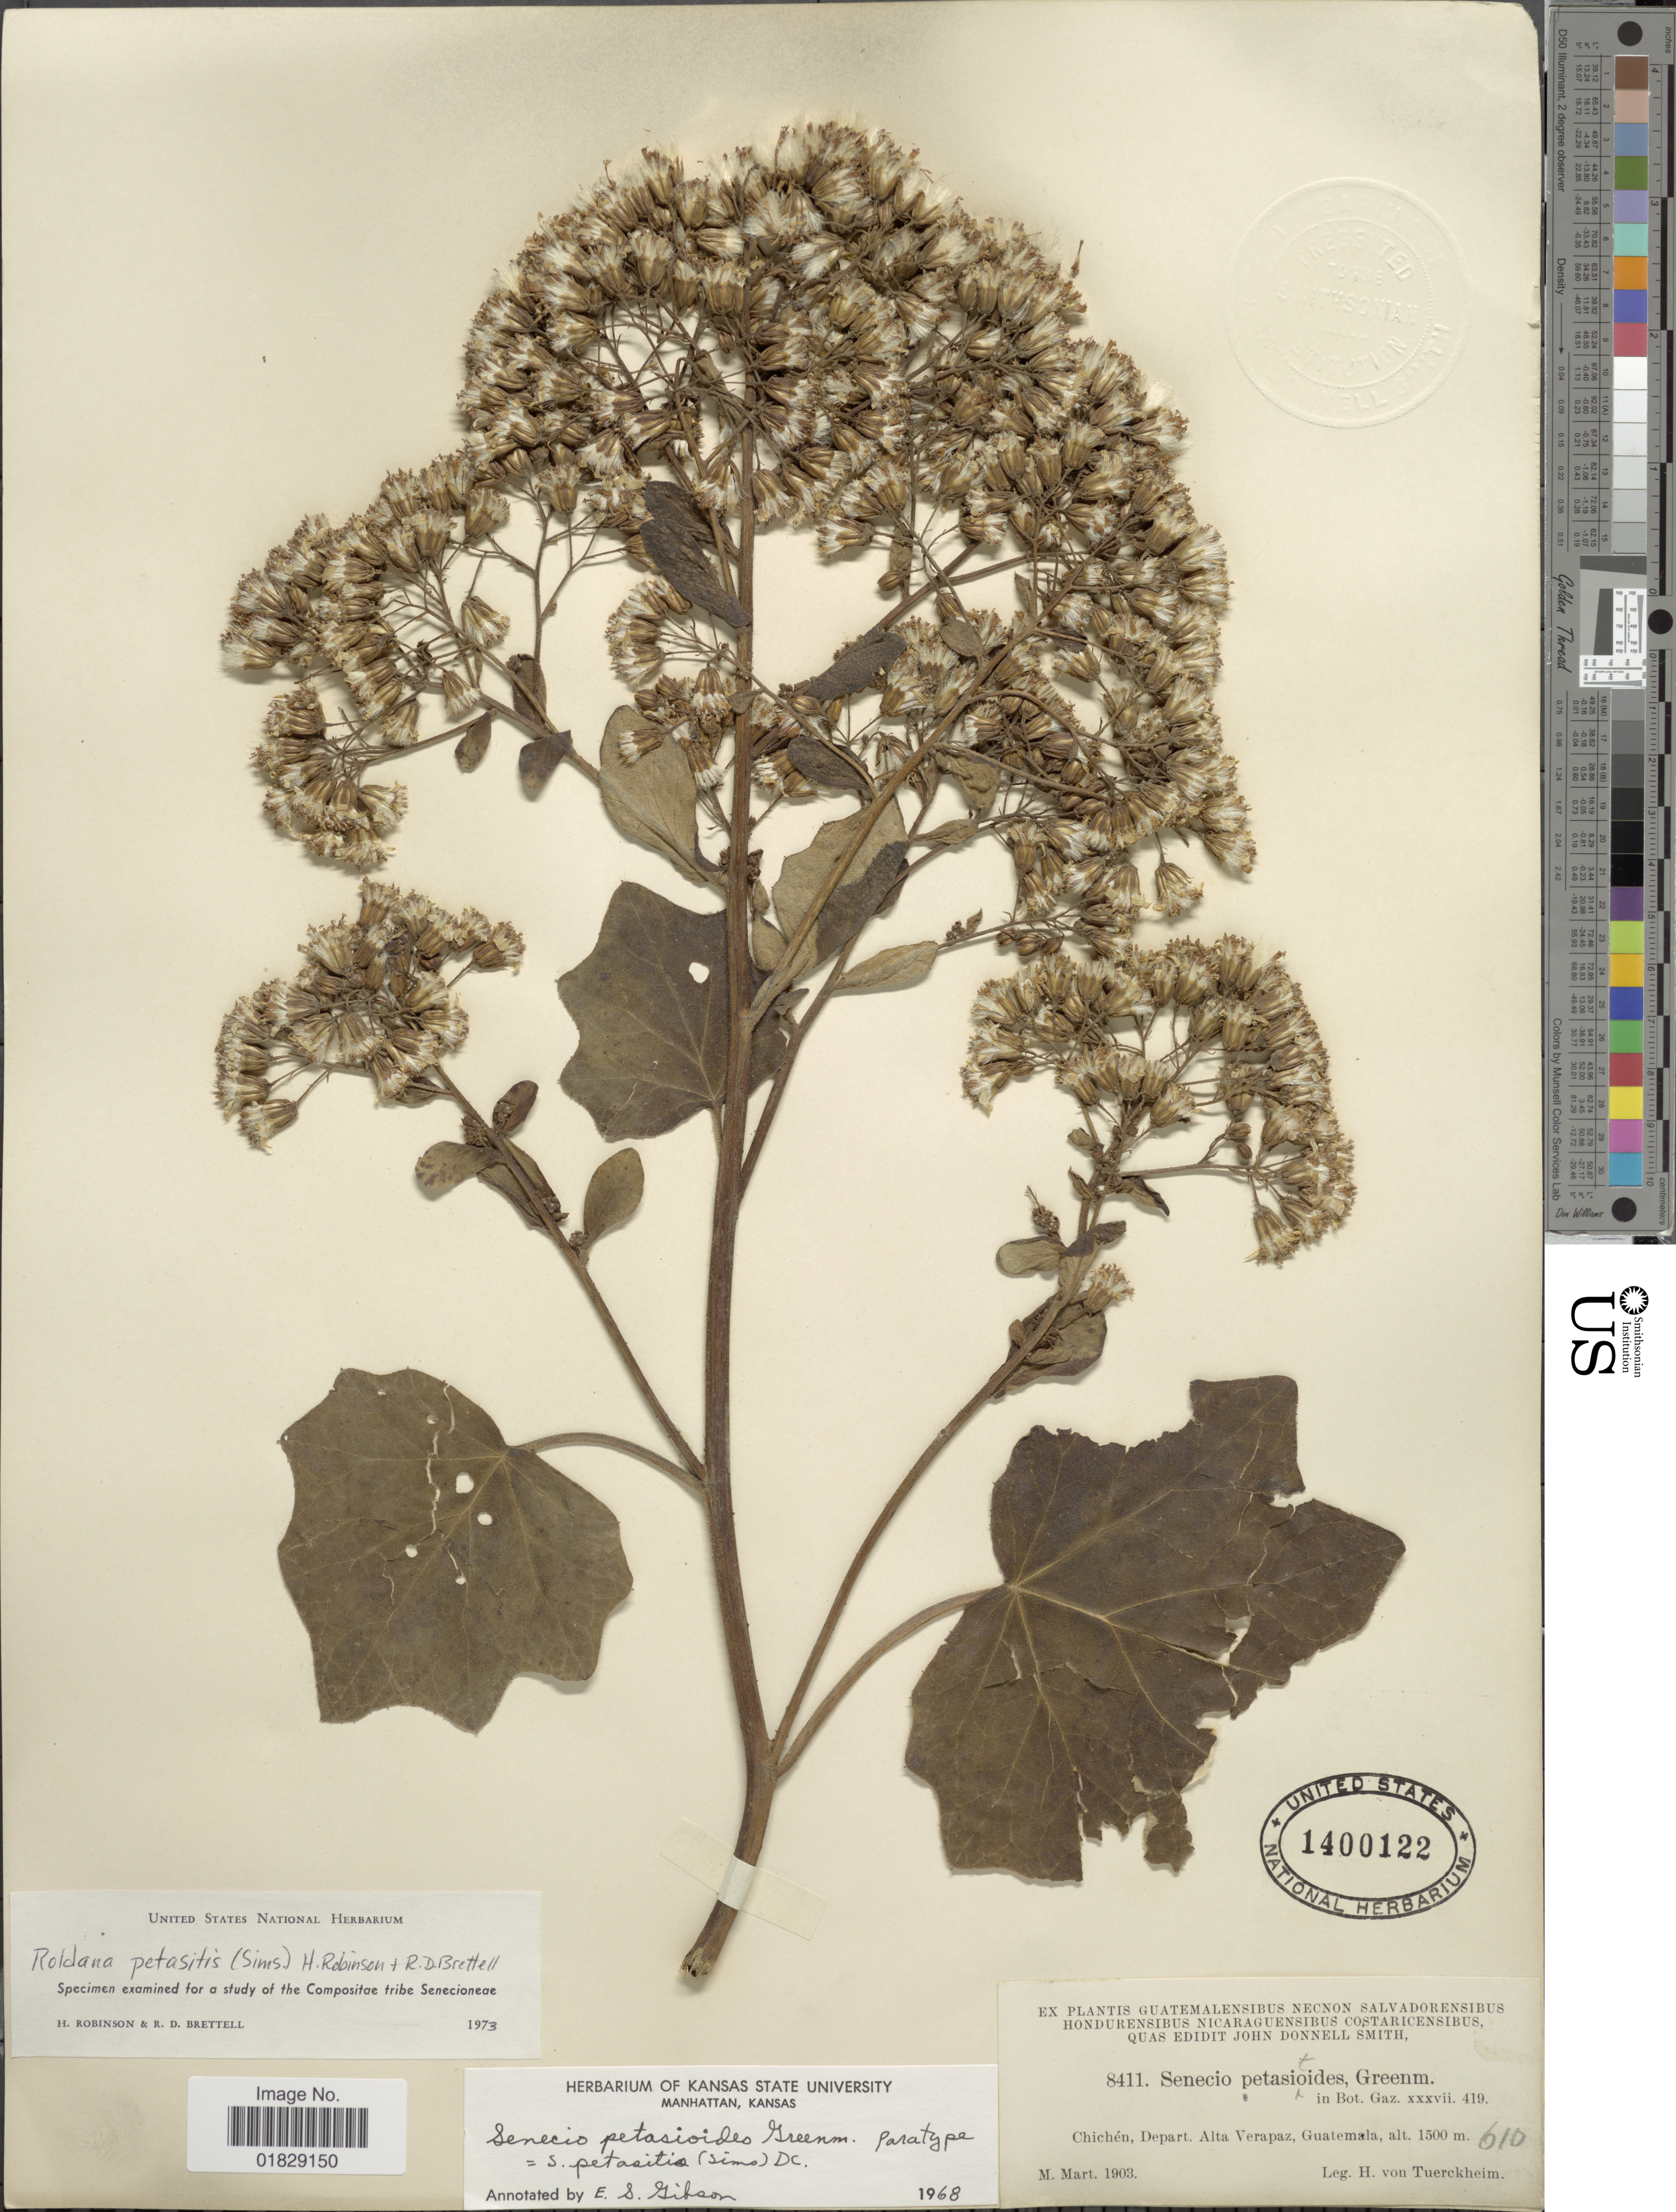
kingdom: Plantae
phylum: Tracheophyta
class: Magnoliopsida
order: Asterales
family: Asteraceae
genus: Roldana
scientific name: Roldana petasitis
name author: (Sims) H. Rob. & Brettell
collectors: H. von Tuerckheim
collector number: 8411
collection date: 1903-03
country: Guatemala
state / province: Alta Verapaz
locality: Chichén, Depart. Alta Verapaz, Guatemala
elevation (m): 1500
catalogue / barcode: US 1400122